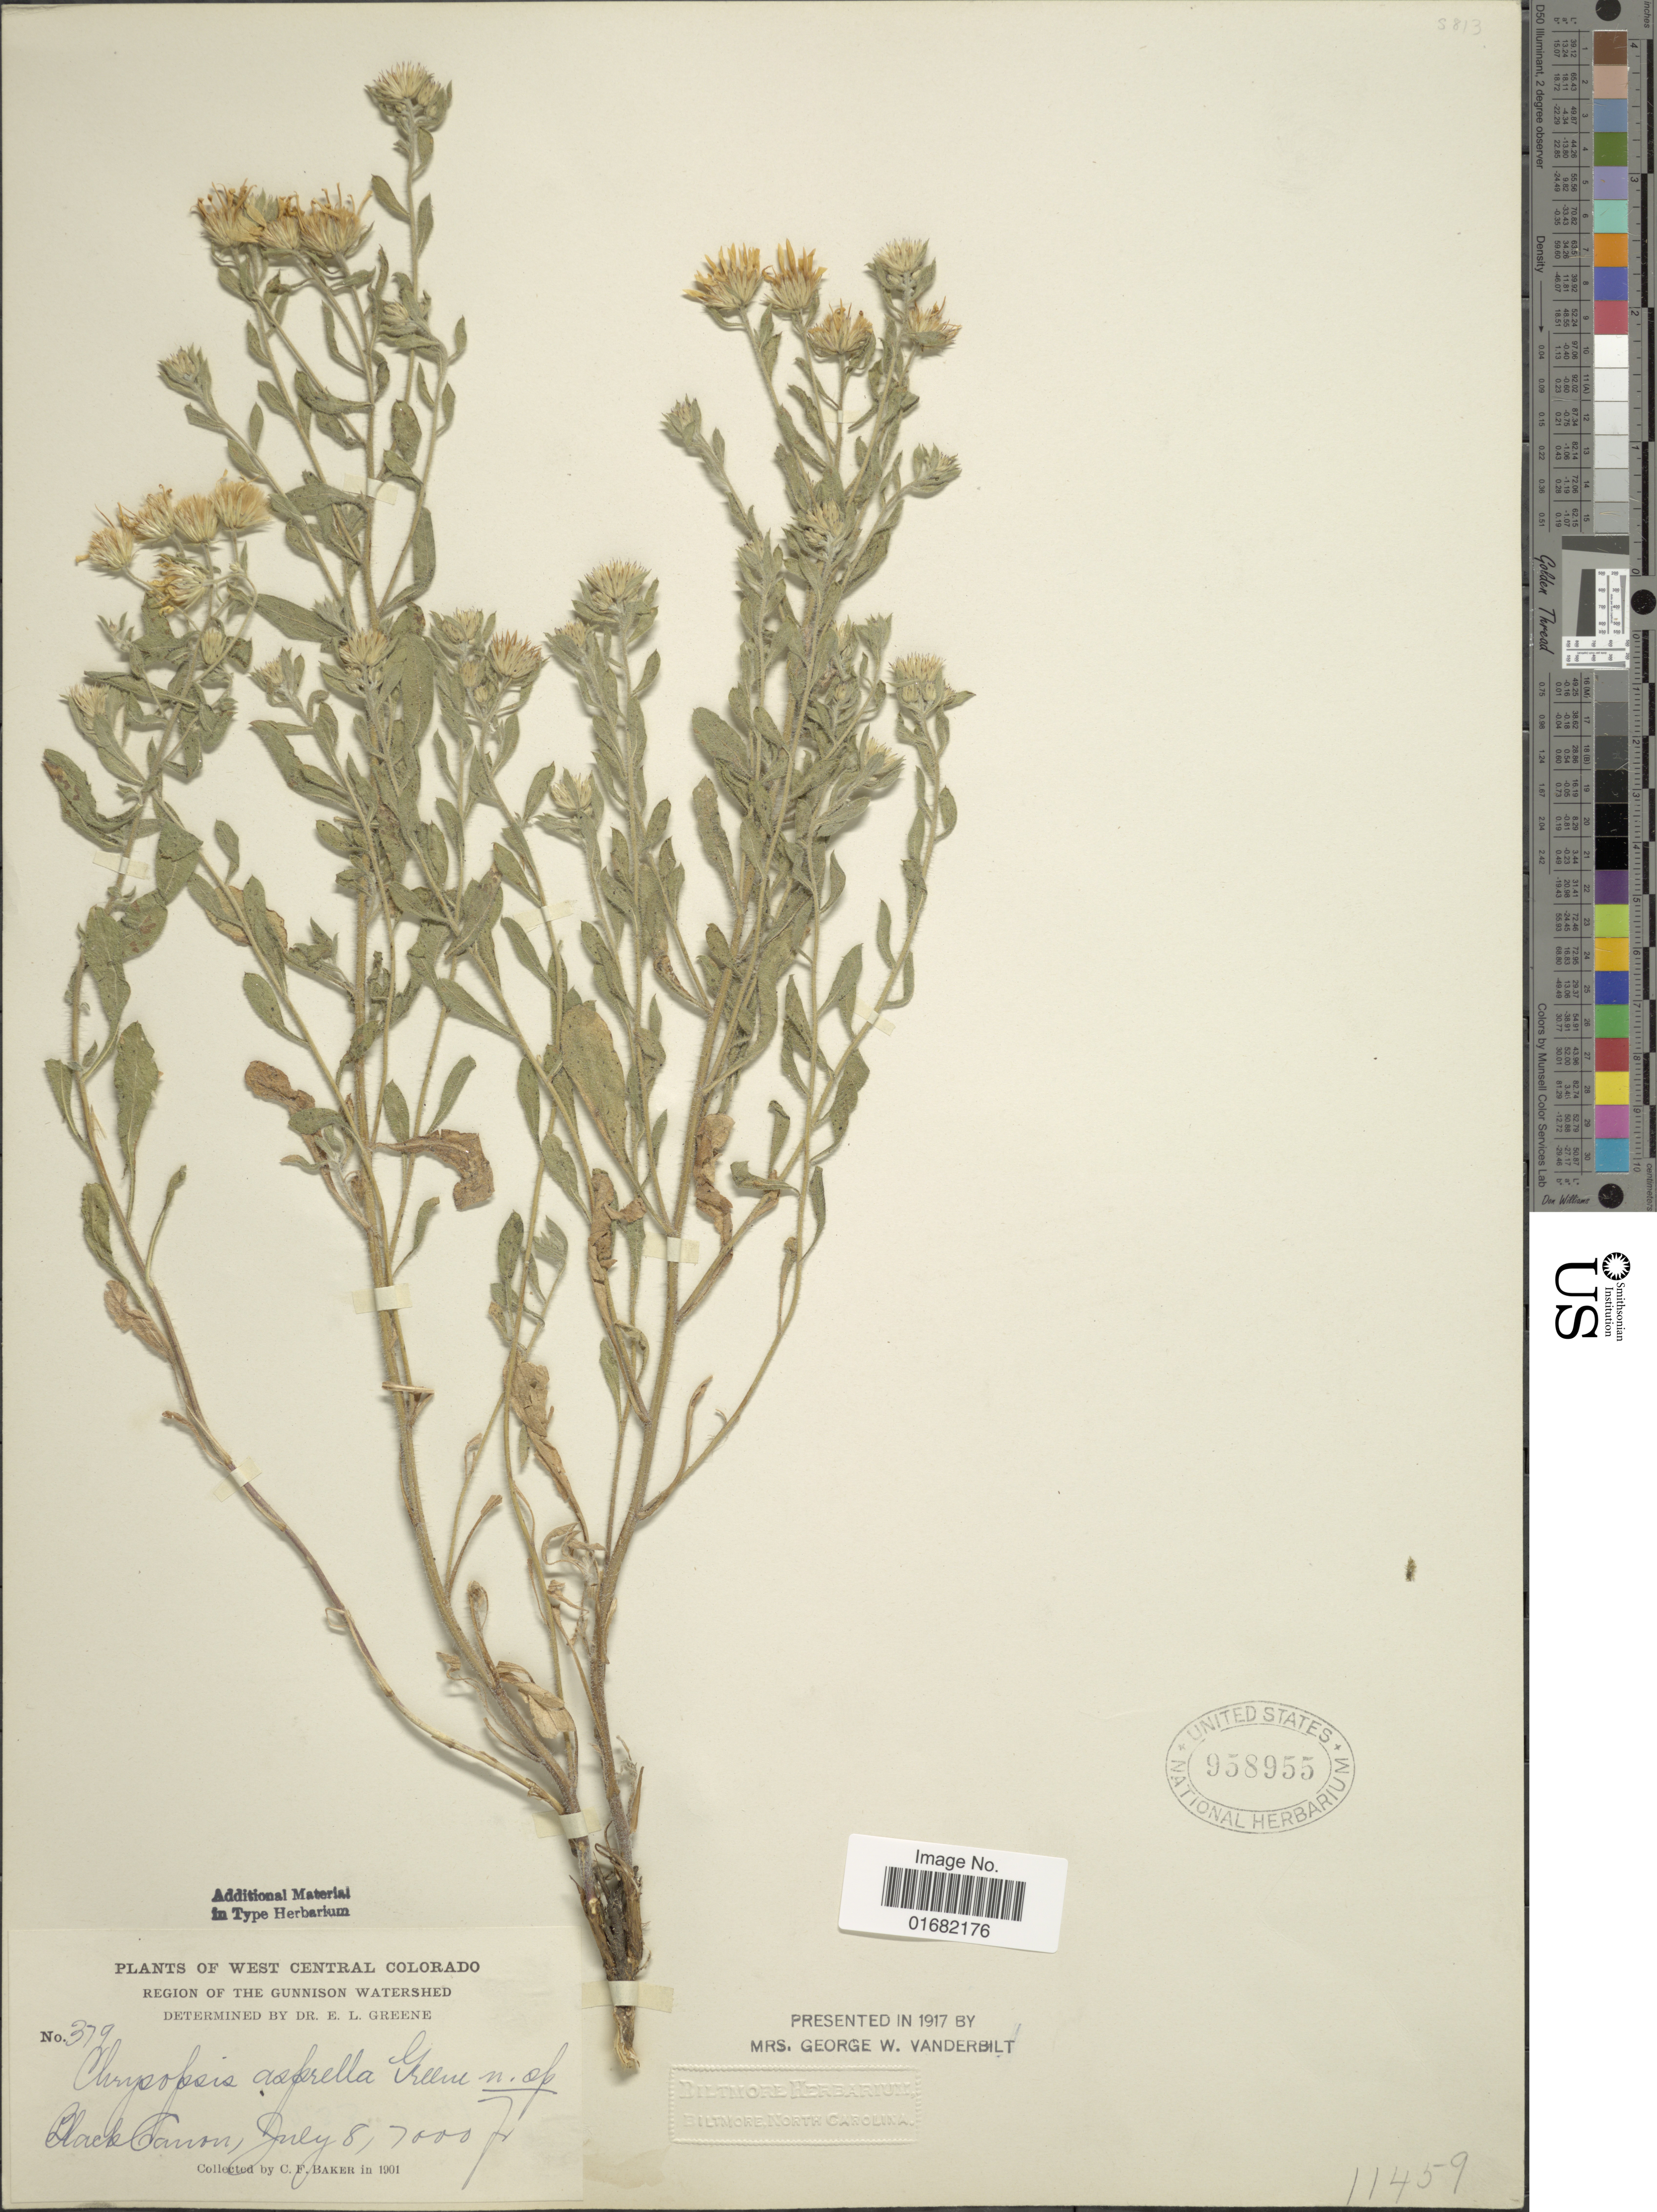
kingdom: Plantae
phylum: Tracheophyta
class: Magnoliopsida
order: Asterales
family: Asteraceae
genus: Heterotheca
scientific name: Heterotheca aspera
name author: (Shuttlew. ex A. Gray) Shinners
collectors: C. F. Baker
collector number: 379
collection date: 1901-07-08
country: United States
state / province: Colorado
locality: West Central Colorado. Region of the Gunnison Watershed. Black Canon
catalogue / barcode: US 958955